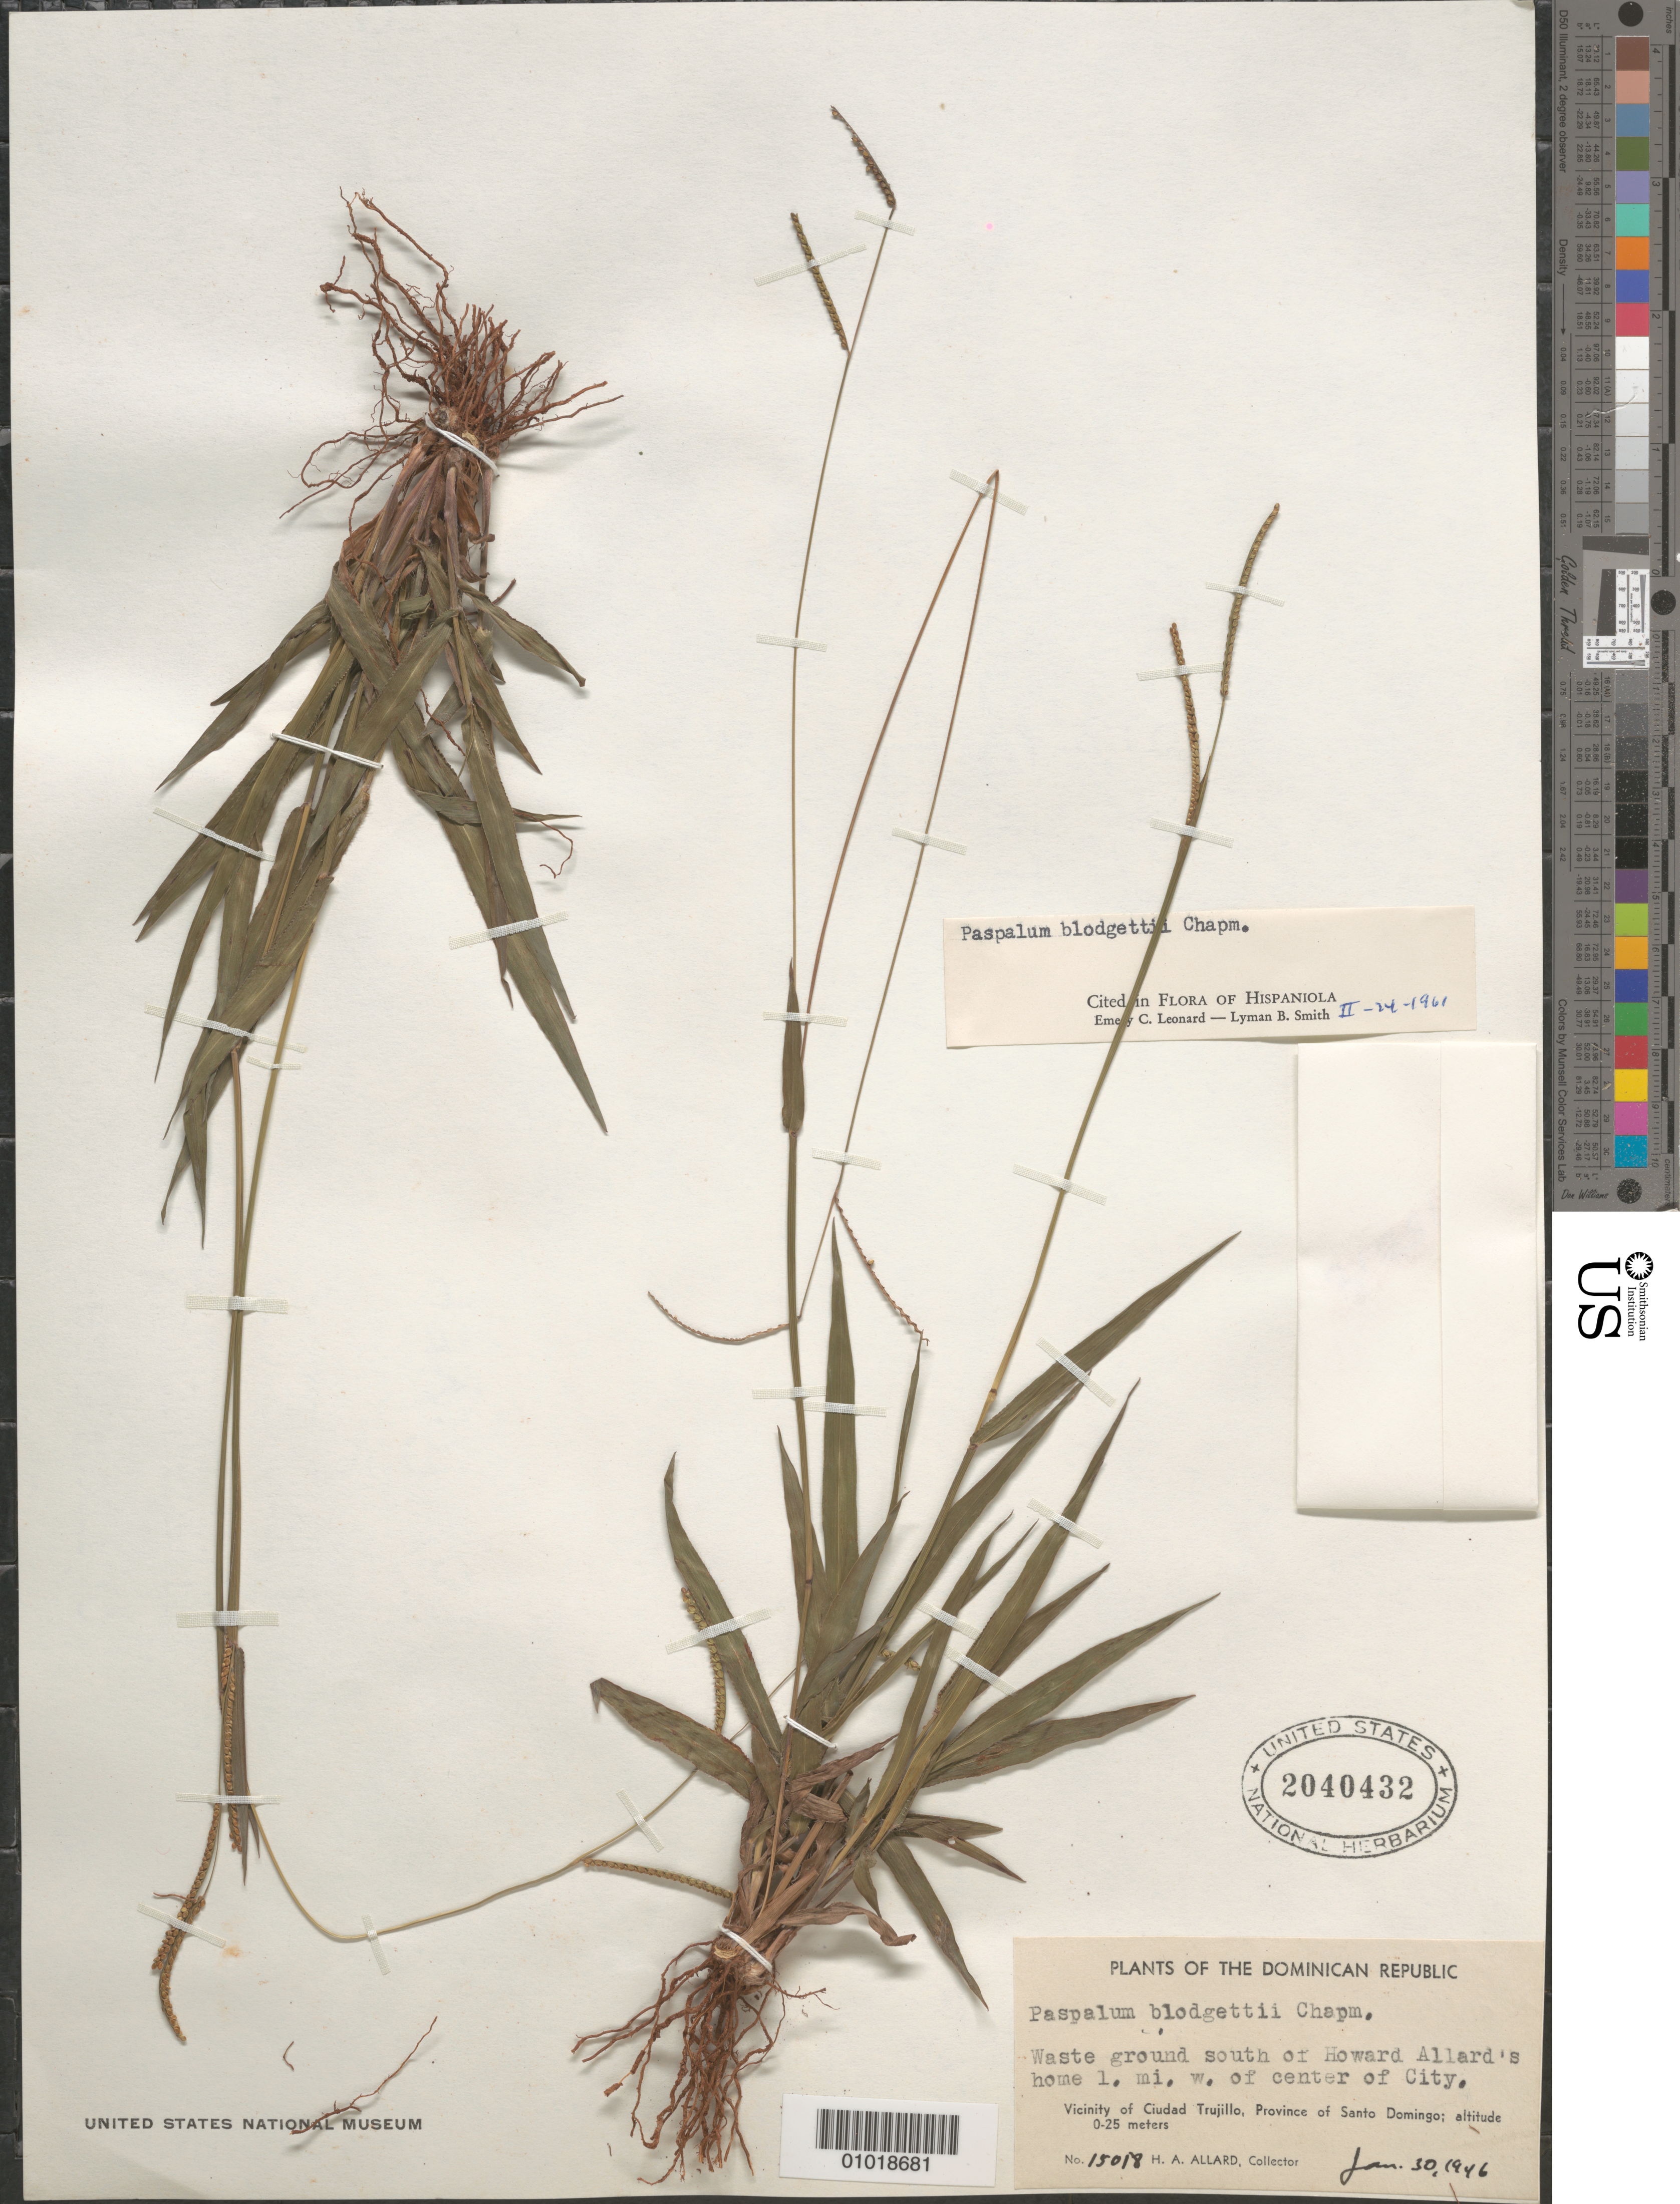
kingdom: Plantae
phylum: Tracheophyta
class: Liliopsida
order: Poales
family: Poaceae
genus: Paspalum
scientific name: Paspalum blodgettii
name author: Chapm.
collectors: H. A. Allard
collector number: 15018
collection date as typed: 30 Jan 1946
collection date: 1946-01-30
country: Dominican Republic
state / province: Distrito Nacional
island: Hispaniola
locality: Waste gorund S of Howard Allard's home 1 mi W of center of city; Vic. of Ciu. Trujillo, Prov. of Santo Domingo,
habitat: waste ground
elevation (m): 0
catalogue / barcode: US 2040432